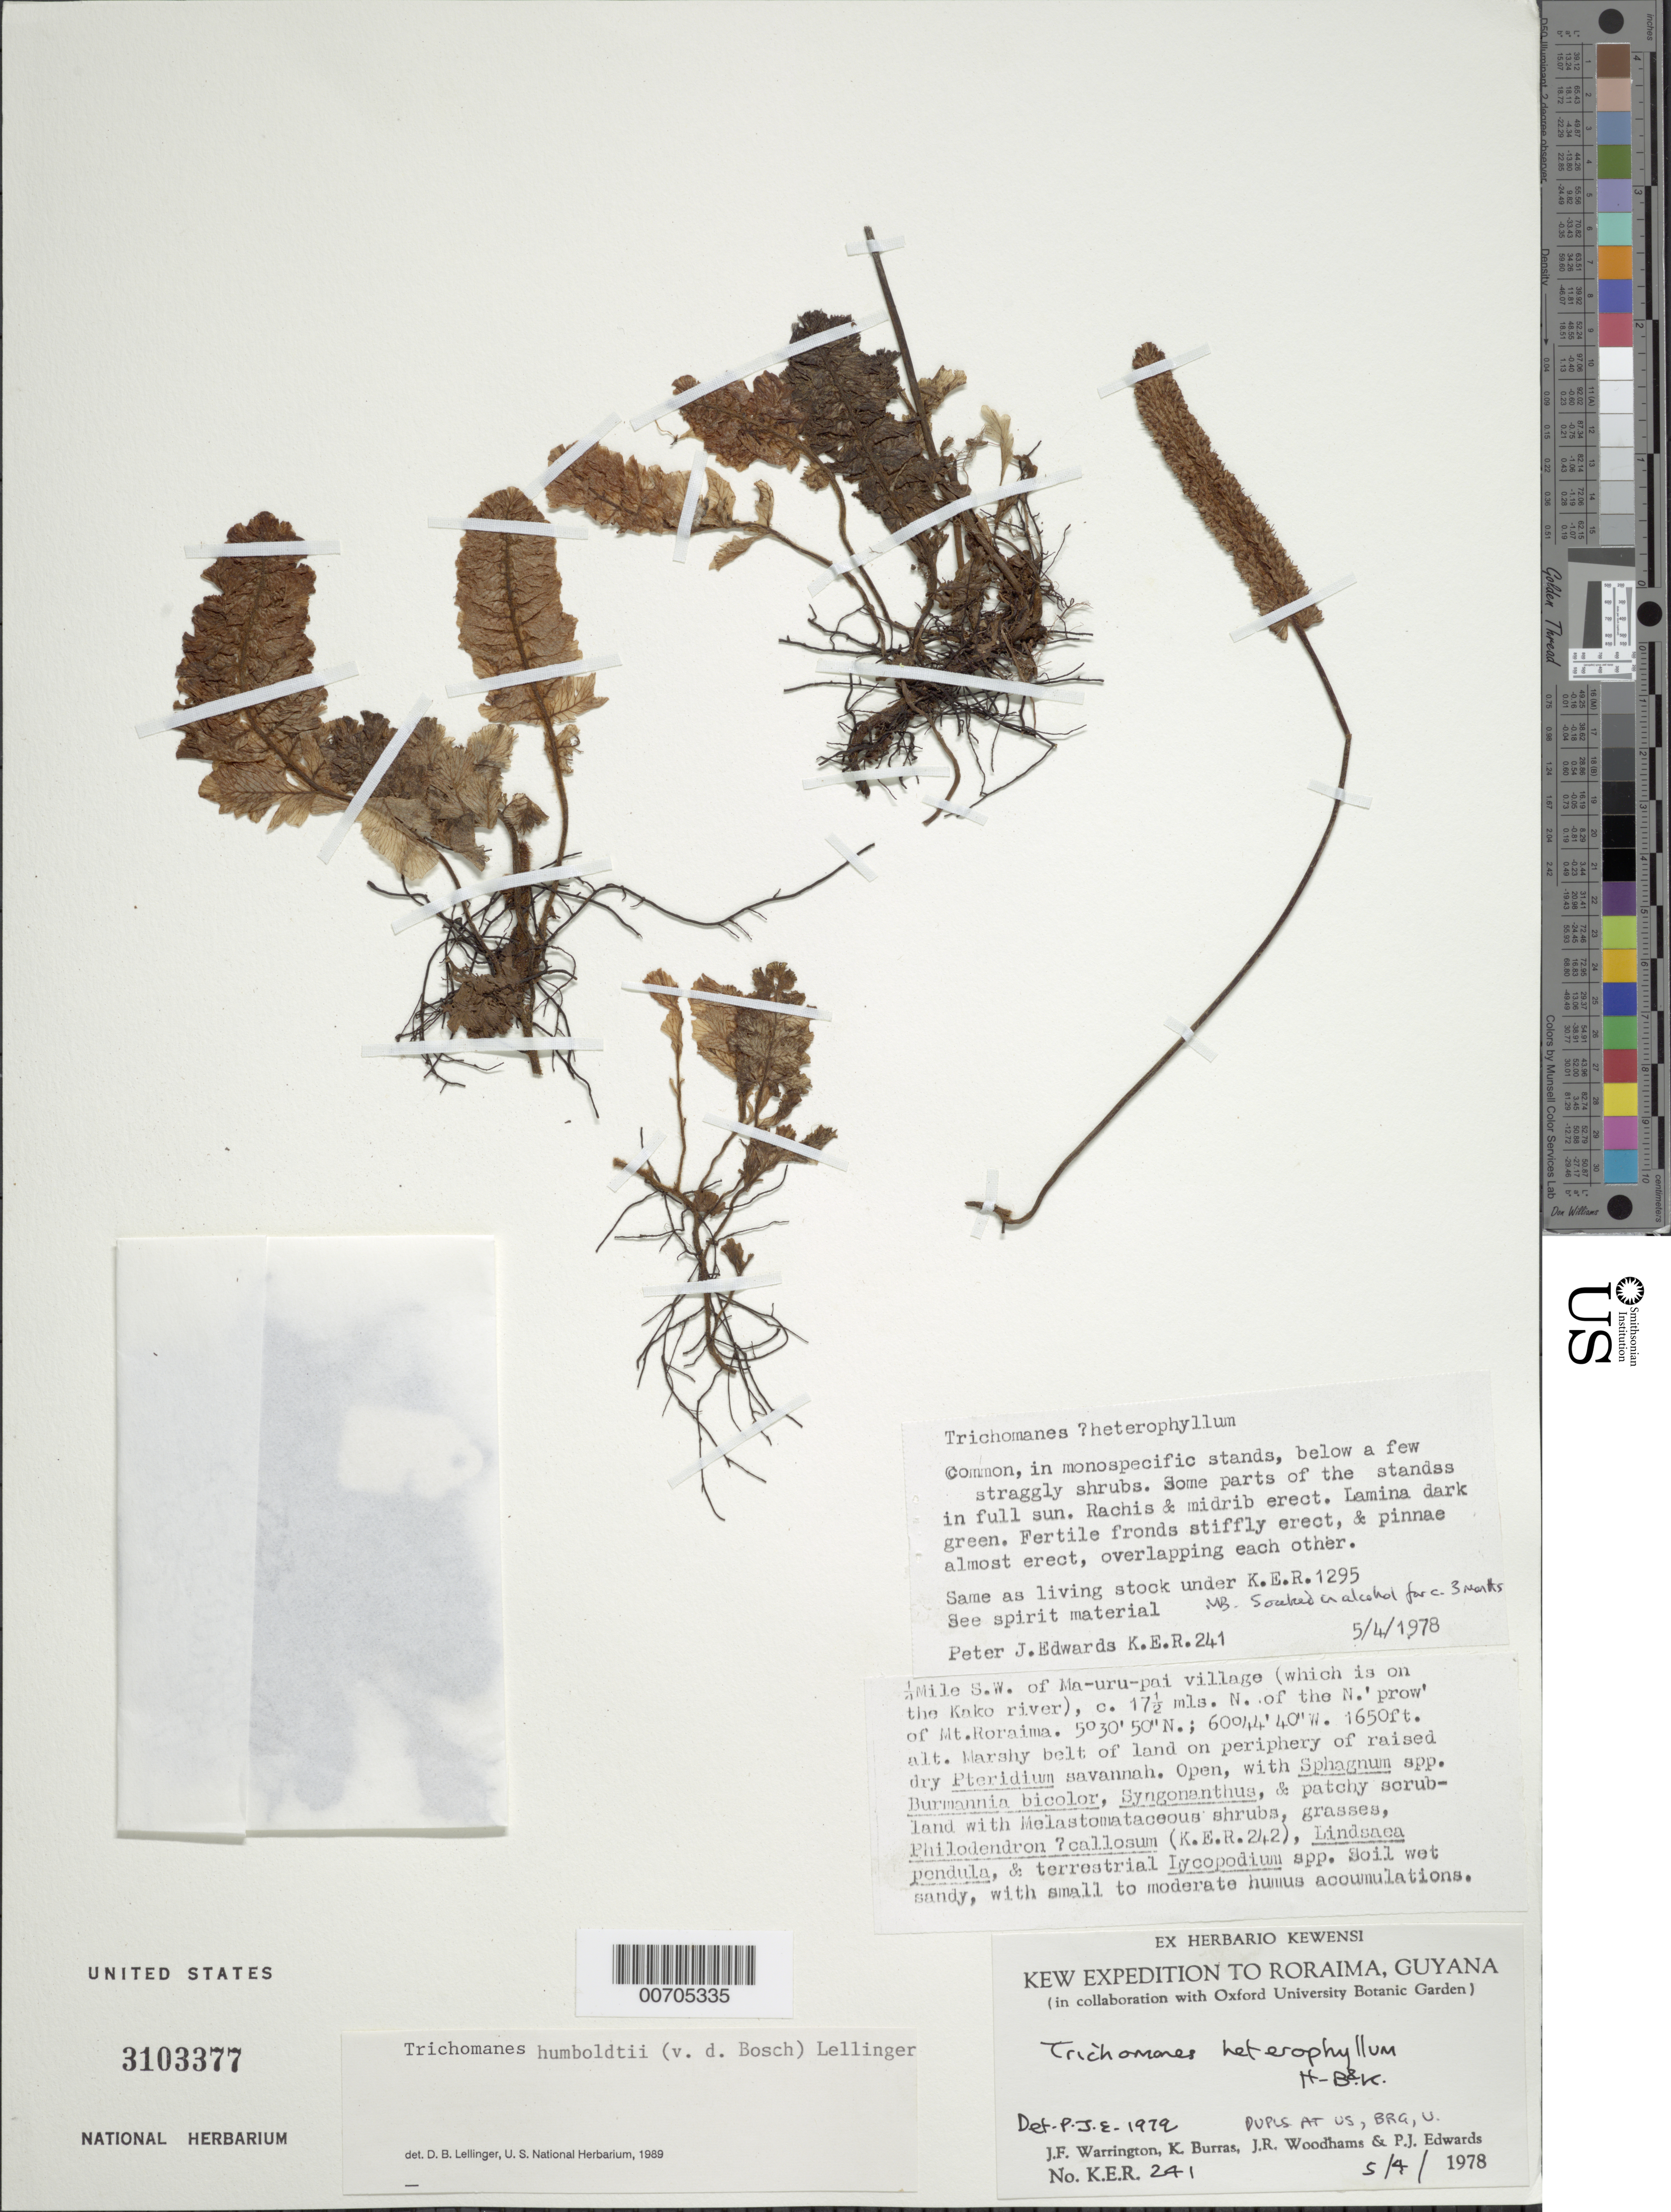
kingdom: Plantae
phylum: Tracheophyta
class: Polypodiopsida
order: Hymenophyllales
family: Hymenophyllaceae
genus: Trichomanes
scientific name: Trichomanes humboldtii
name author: (Bosch) Lellinger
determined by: Lellinger, David B., (BOT), Smithsonian Institution - National Museum of Natural History (UNITED STATES)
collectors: J. Warrington, K. Burras, J. Woodhams & P. Edwards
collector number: KER 241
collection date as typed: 5-Apr-78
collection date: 1978-04-05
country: Guyana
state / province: Cuyuni-Mazaruni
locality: Mt. Roraima, 17.5 miles N; 0.75 miles SW of Maurupai Village, Kako R.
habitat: Wet sandy soil, with small to moderate humus accumulations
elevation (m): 503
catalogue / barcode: US 3103377